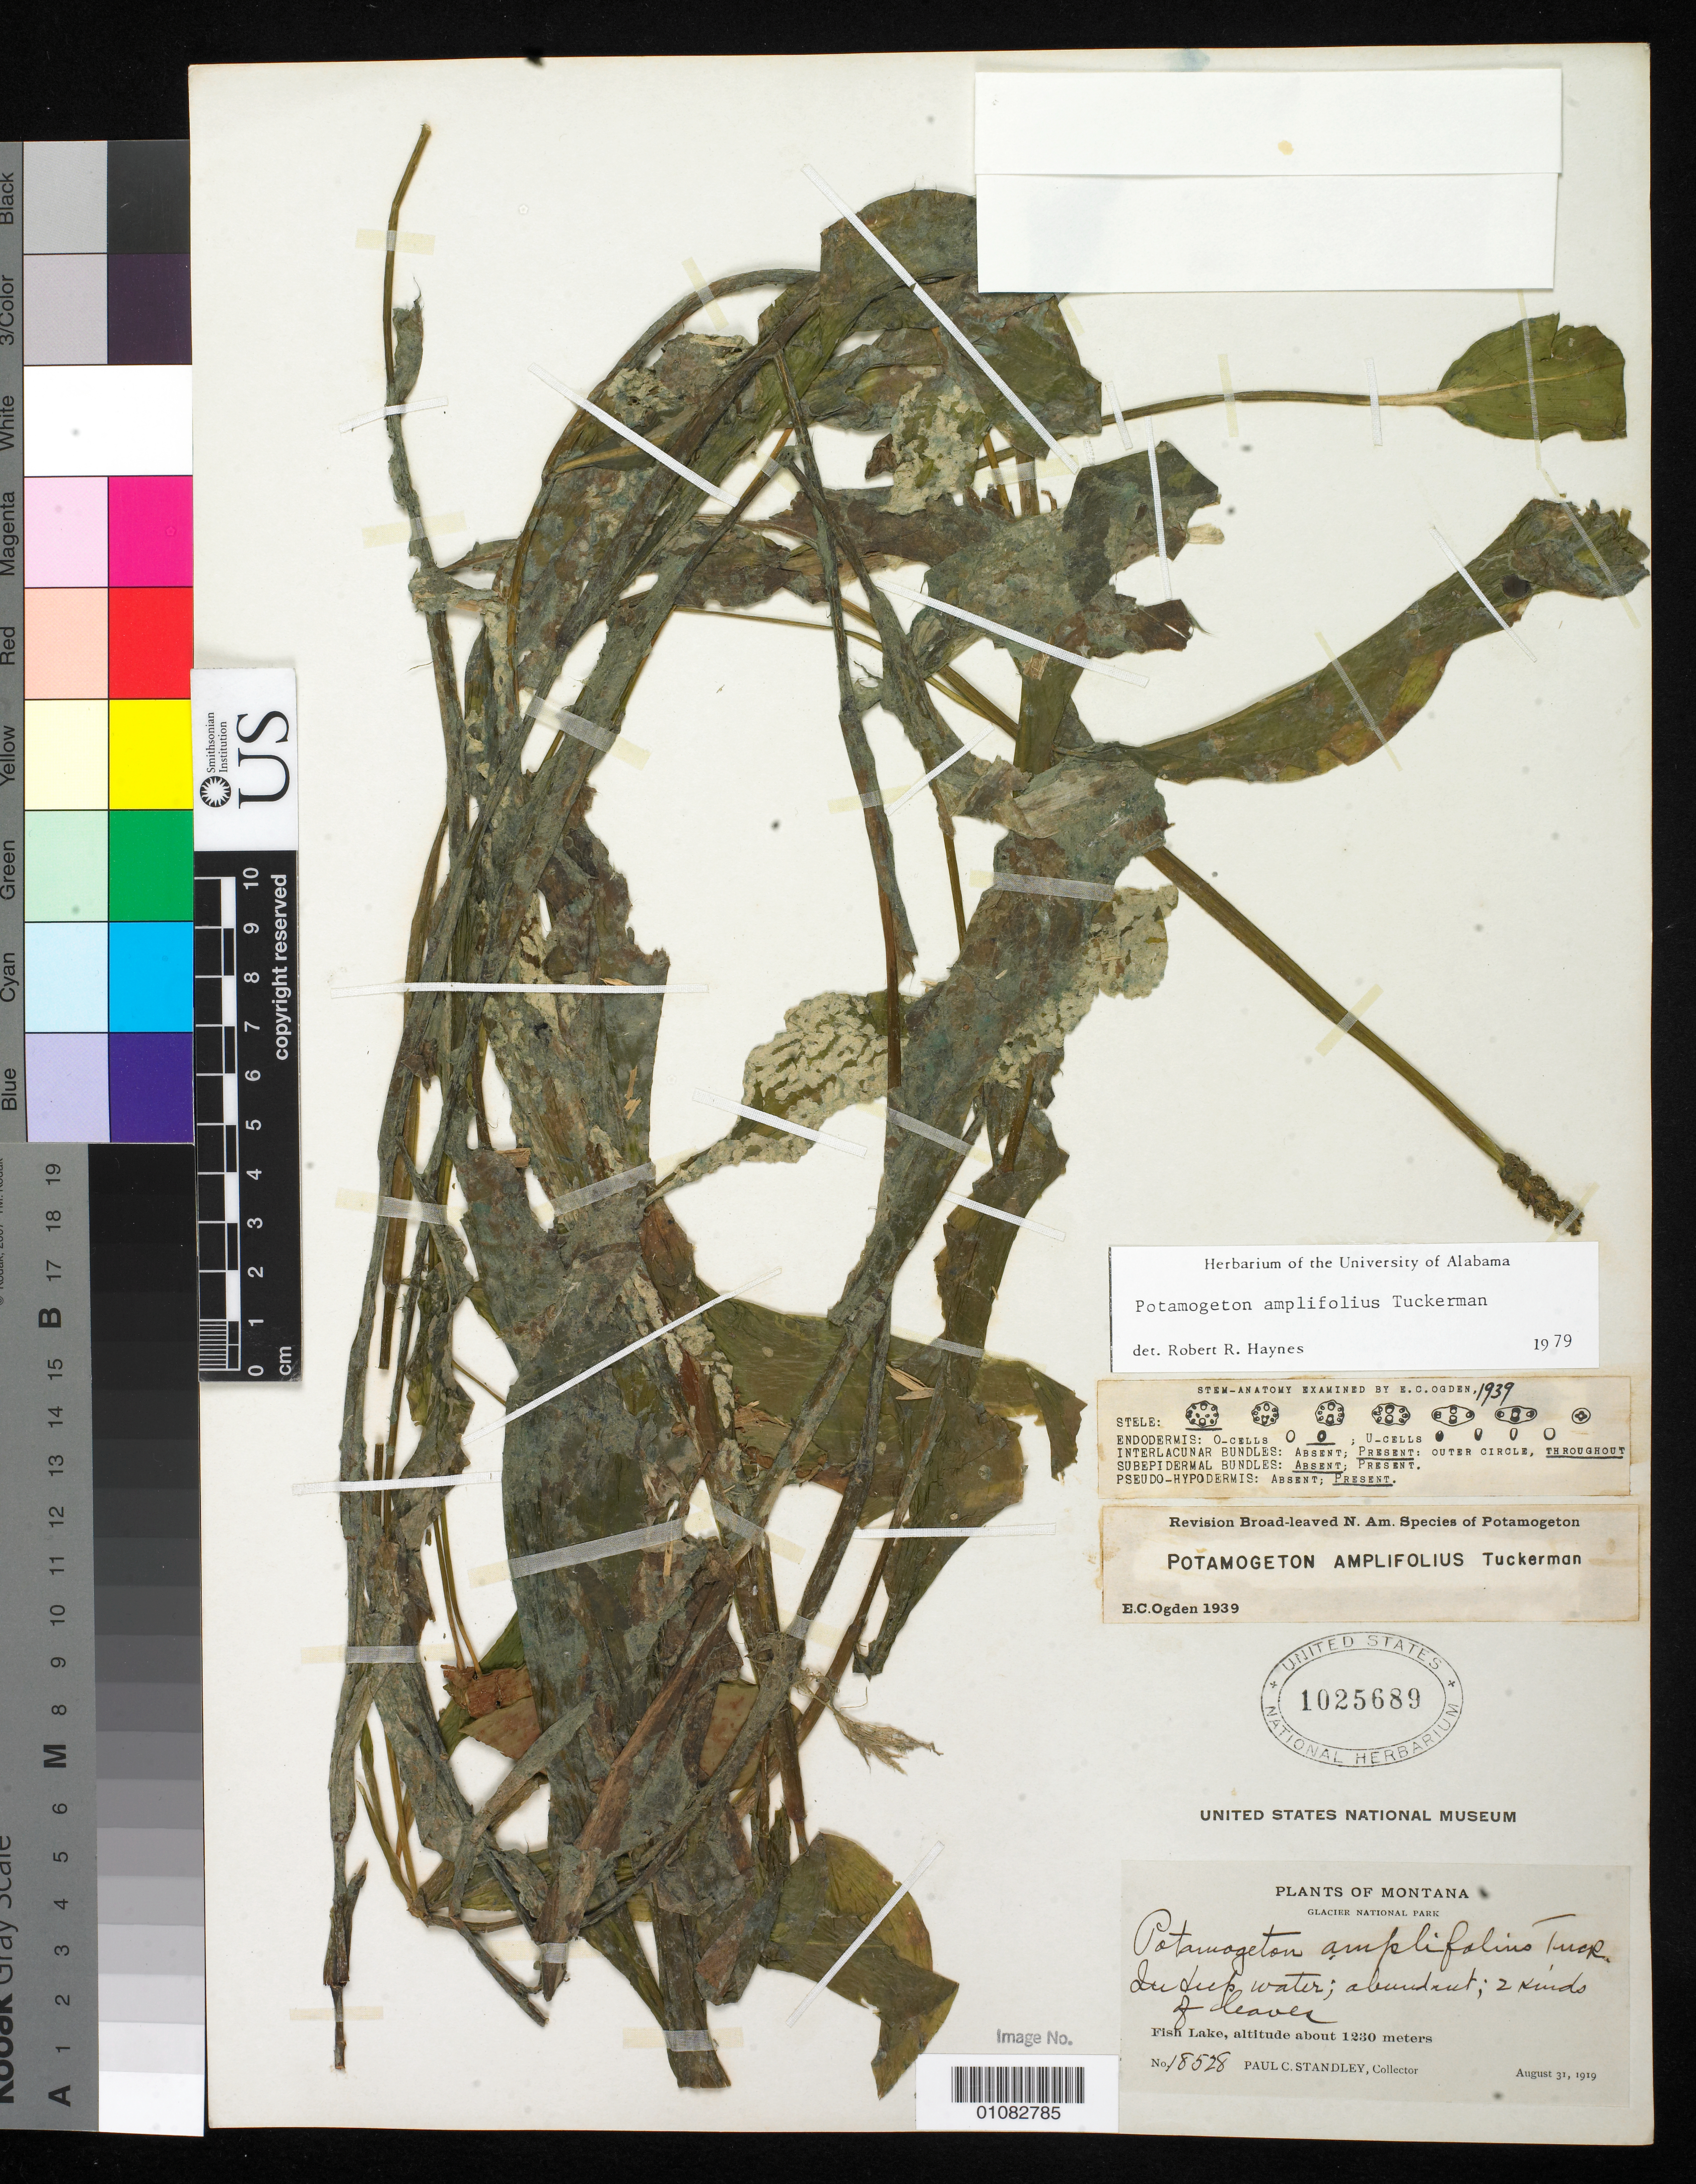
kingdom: Plantae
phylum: Tracheophyta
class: Liliopsida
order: Alismatales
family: Potamogetonaceae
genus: Potamogeton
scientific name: Potamogeton amplifolius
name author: Tuckerm.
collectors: P. C. Standley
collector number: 18528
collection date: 1919-08-31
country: United States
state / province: Montana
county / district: Flathead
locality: Glacier National Park, Fish Lake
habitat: In deep water; adundant.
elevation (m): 1230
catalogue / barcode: US 1025689